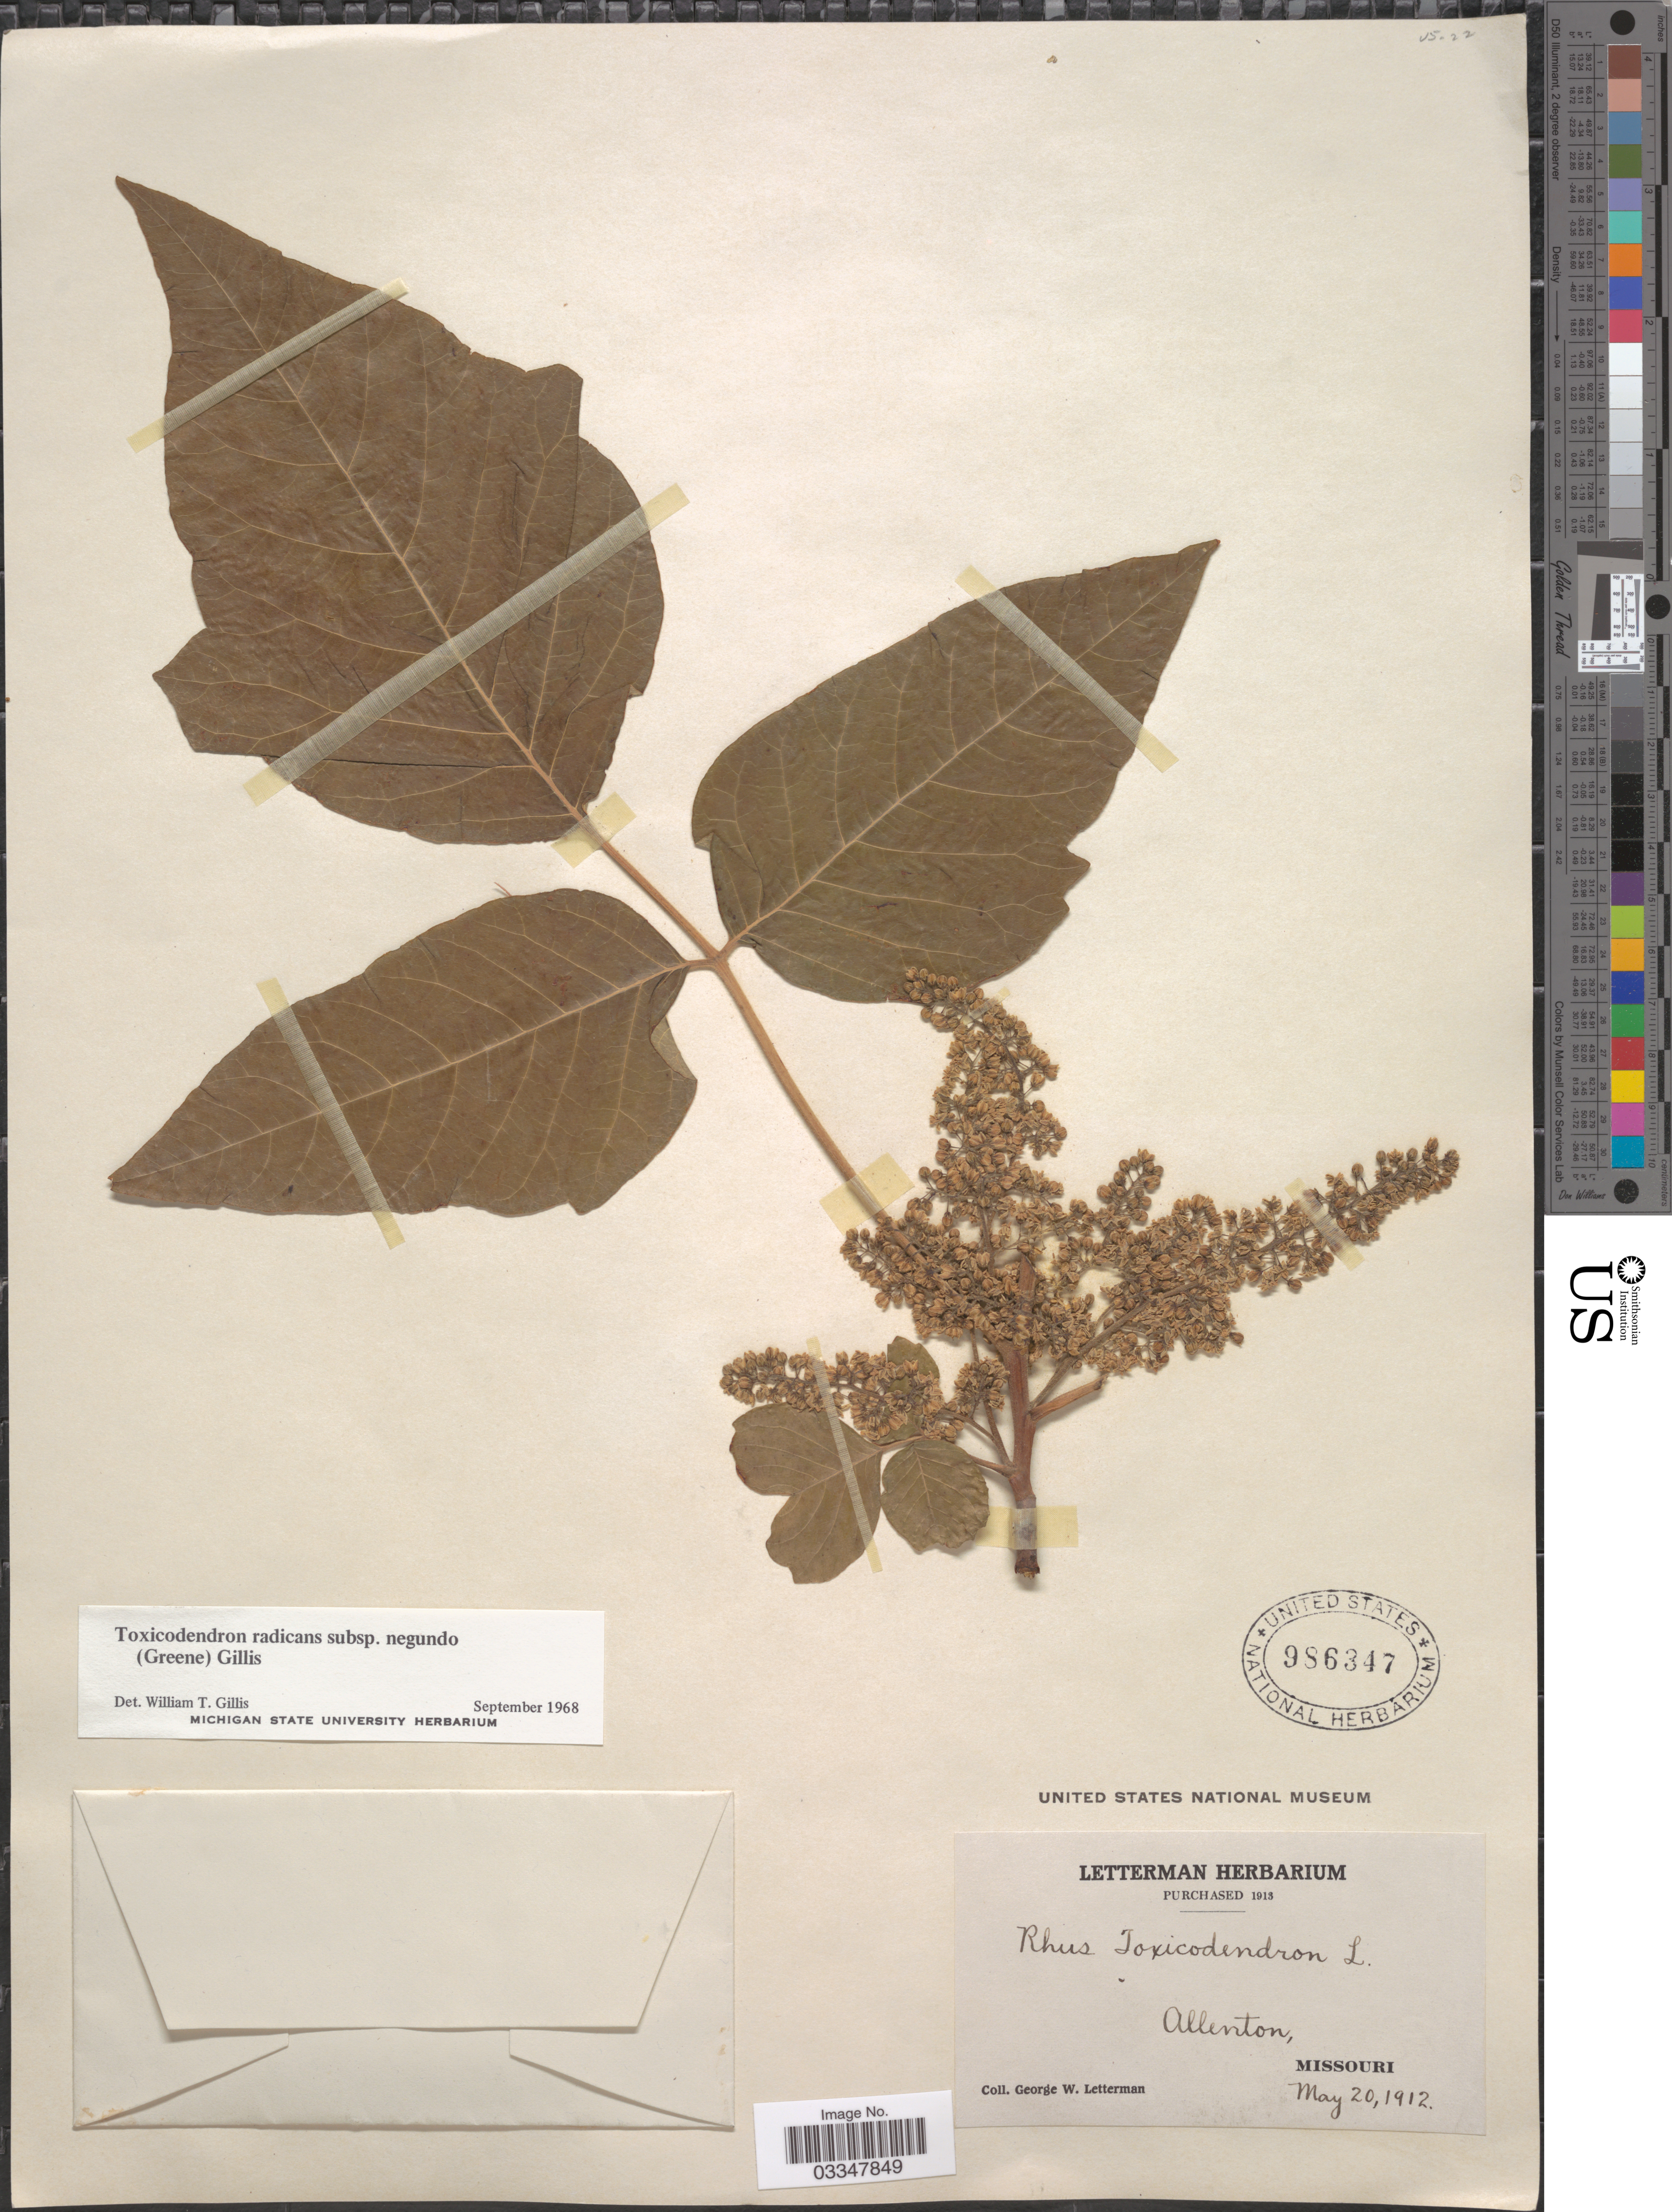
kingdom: Plantae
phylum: Tracheophyta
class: Magnoliopsida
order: Sapindales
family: Anacardiaceae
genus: Toxicodendron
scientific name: Toxicodendron radicans subsp. negundo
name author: (Greene) Gillis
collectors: G. W. Letterman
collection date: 1912-05-20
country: United States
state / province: Missouri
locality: Allenton.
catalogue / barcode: US 986347